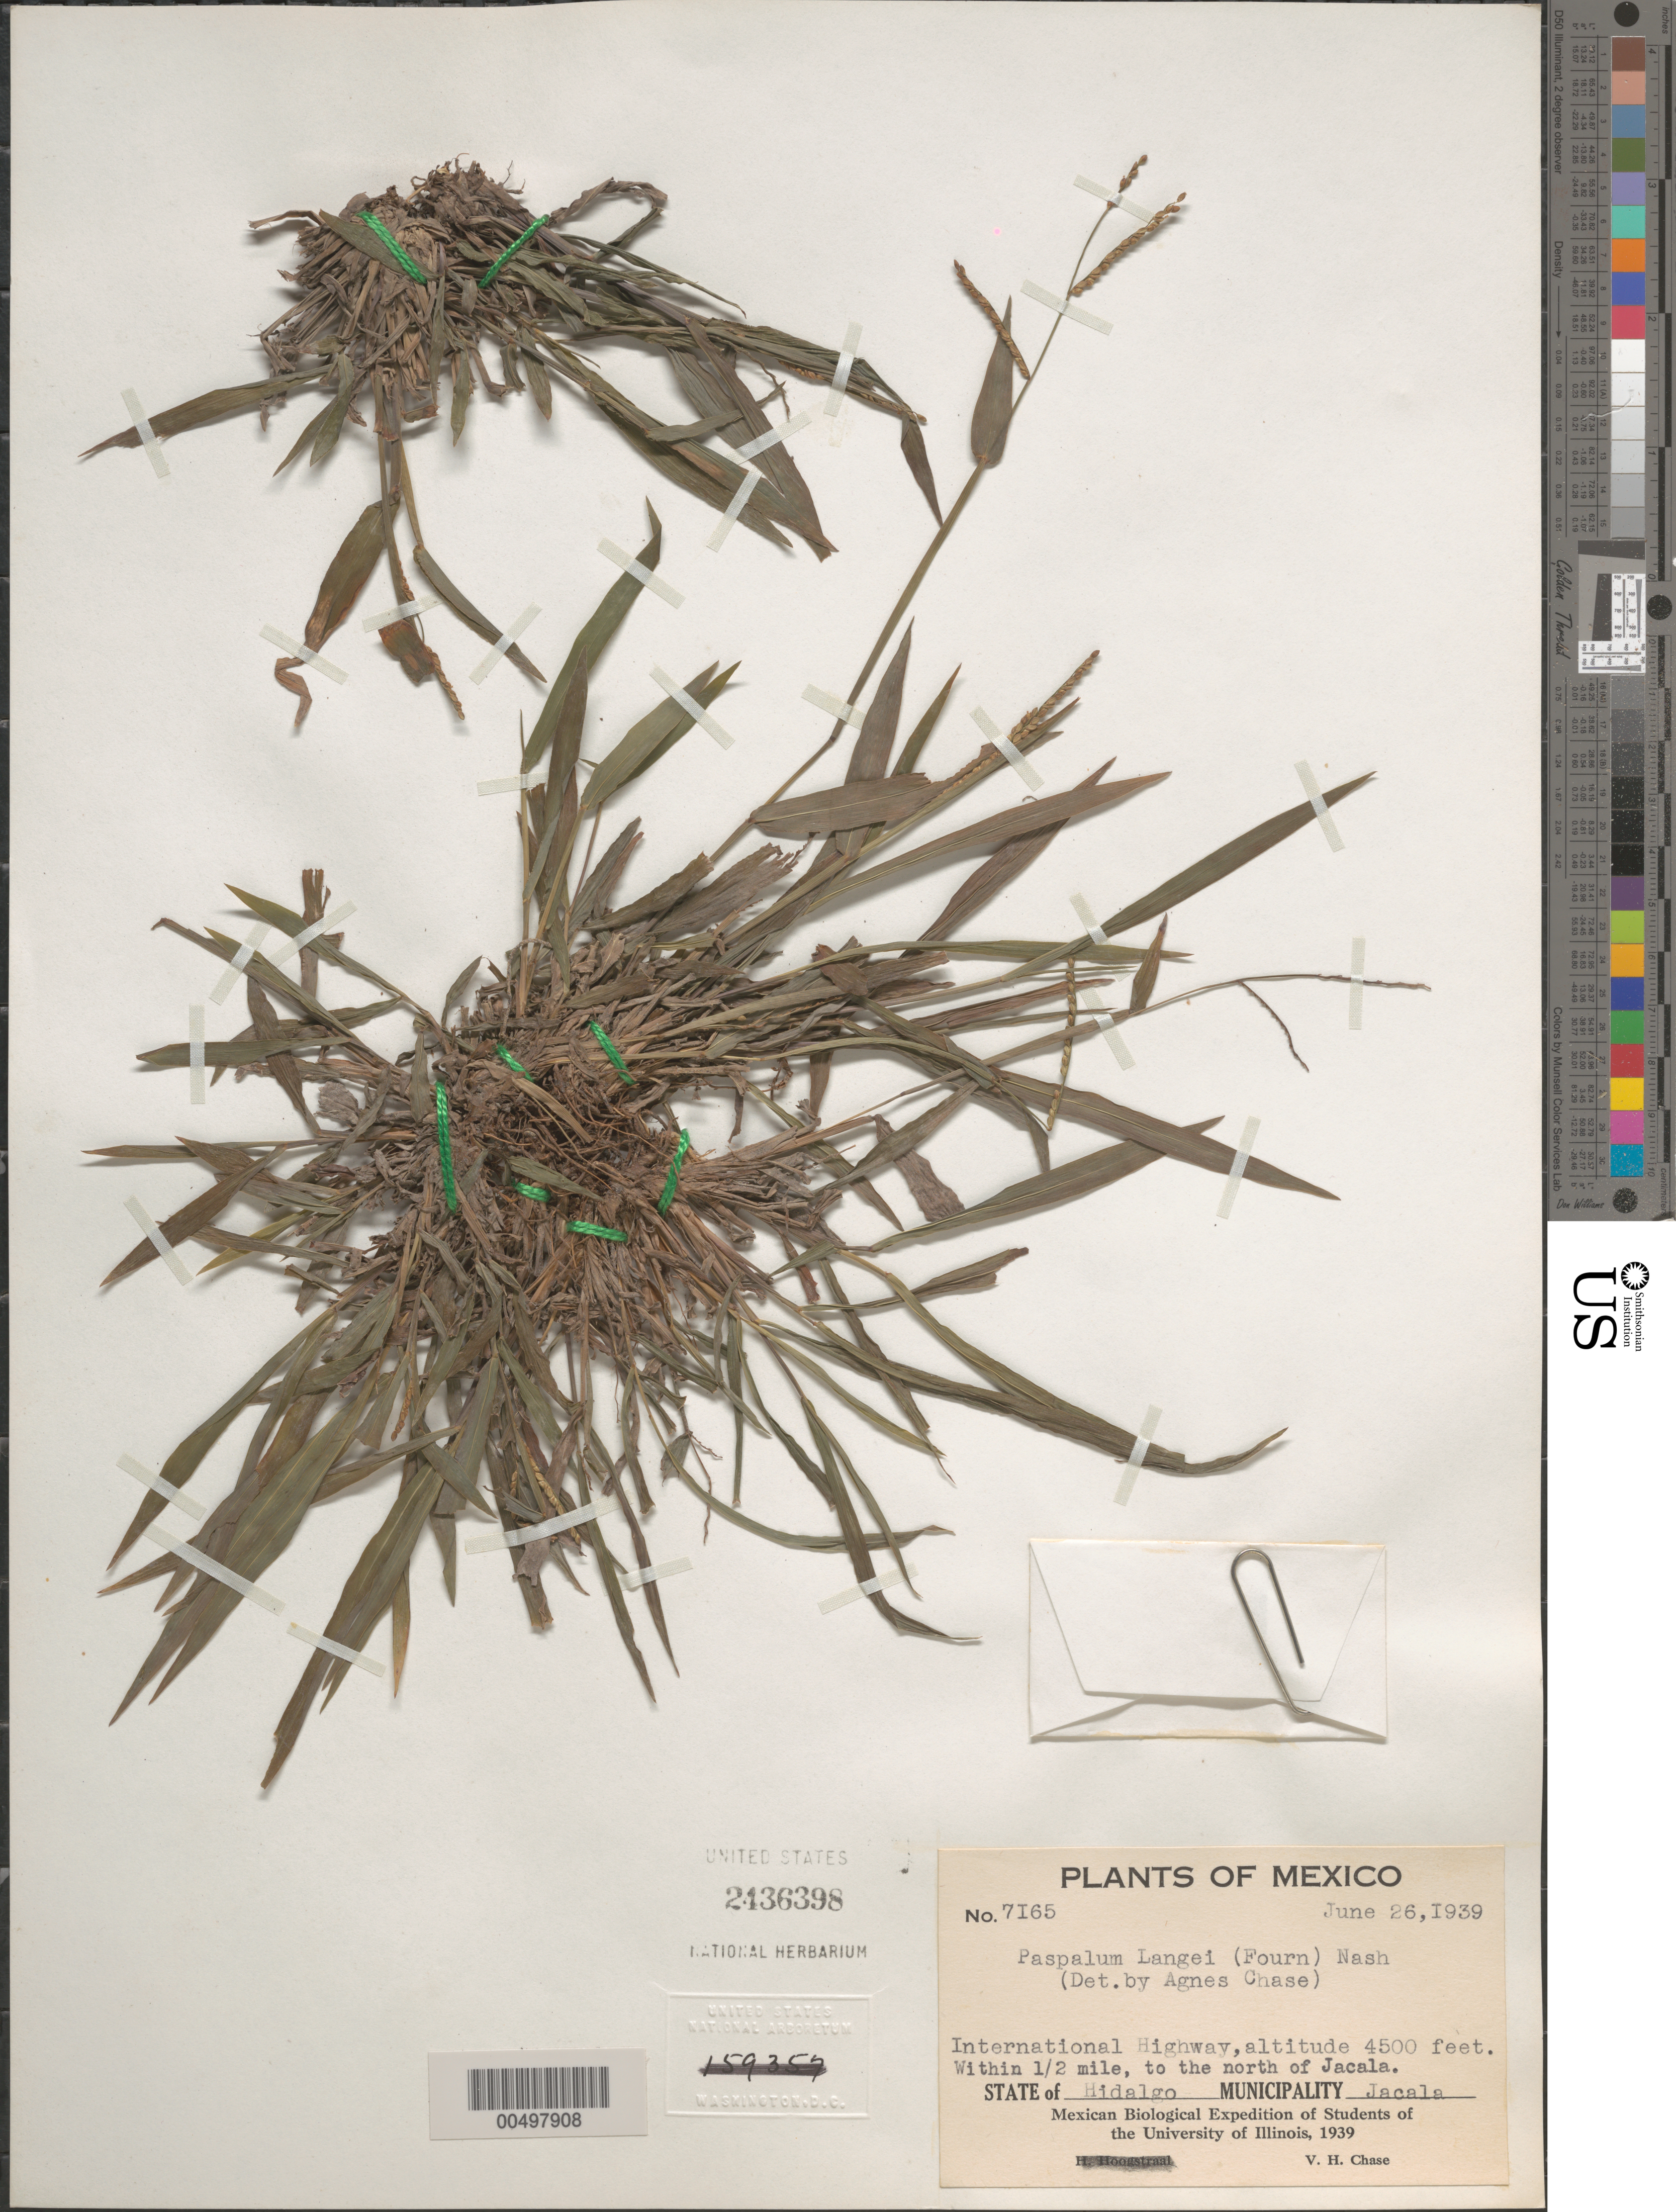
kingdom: Plantae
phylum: Tracheophyta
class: Liliopsida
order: Poales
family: Poaceae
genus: Paspalum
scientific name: Paspalum langei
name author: (E. Fourn.) Nash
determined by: Chase, [M.] Agnes, (US)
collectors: V. H. Chase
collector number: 7165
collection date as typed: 26 Jun 1939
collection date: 1939-06-26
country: Mexico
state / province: Hidalgo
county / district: Jacala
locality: International Hwy, within 0.5 mi, to the N of Jacala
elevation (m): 1372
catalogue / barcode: US 2436398